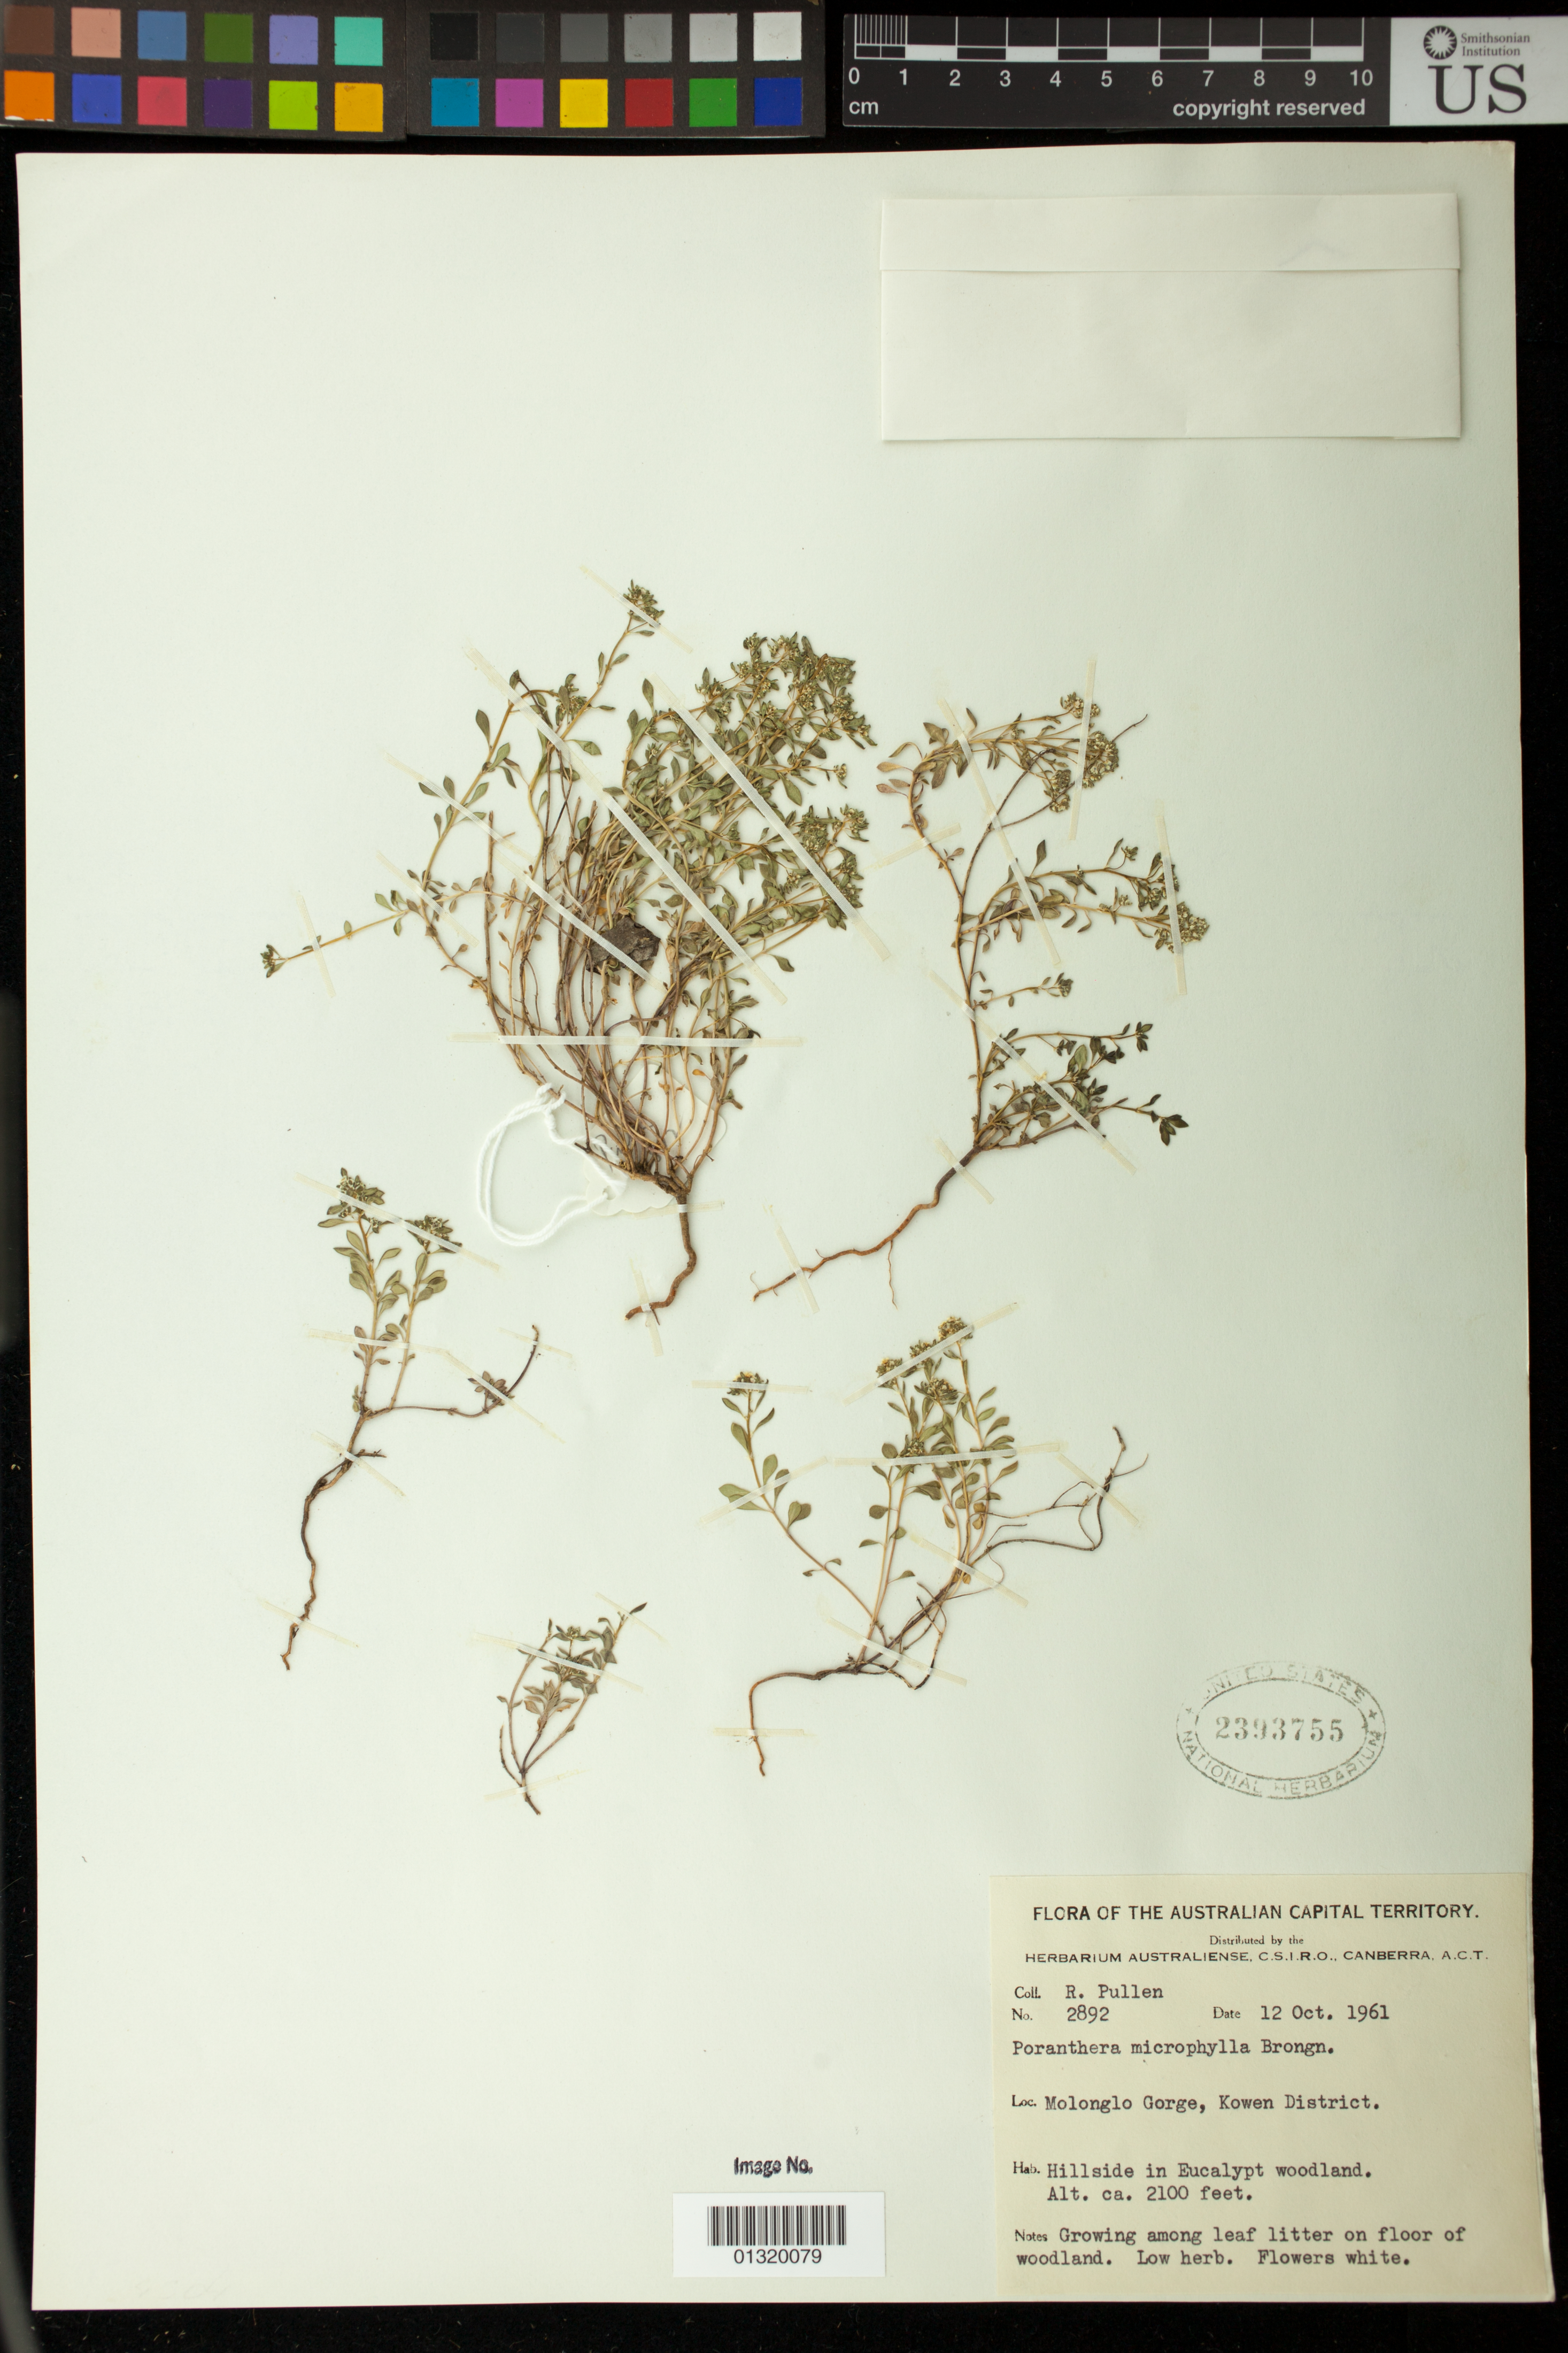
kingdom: Plantae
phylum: Tracheophyta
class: Magnoliopsida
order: Malpighiales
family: Phyllanthaceae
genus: Poranthera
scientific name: Poranthera microphylla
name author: Brongn.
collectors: R. Pullen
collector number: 2892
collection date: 1961-10-12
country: Australia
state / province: New South Wales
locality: Molonglo Gorge, Kowen District.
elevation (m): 640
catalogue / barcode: US 2393755